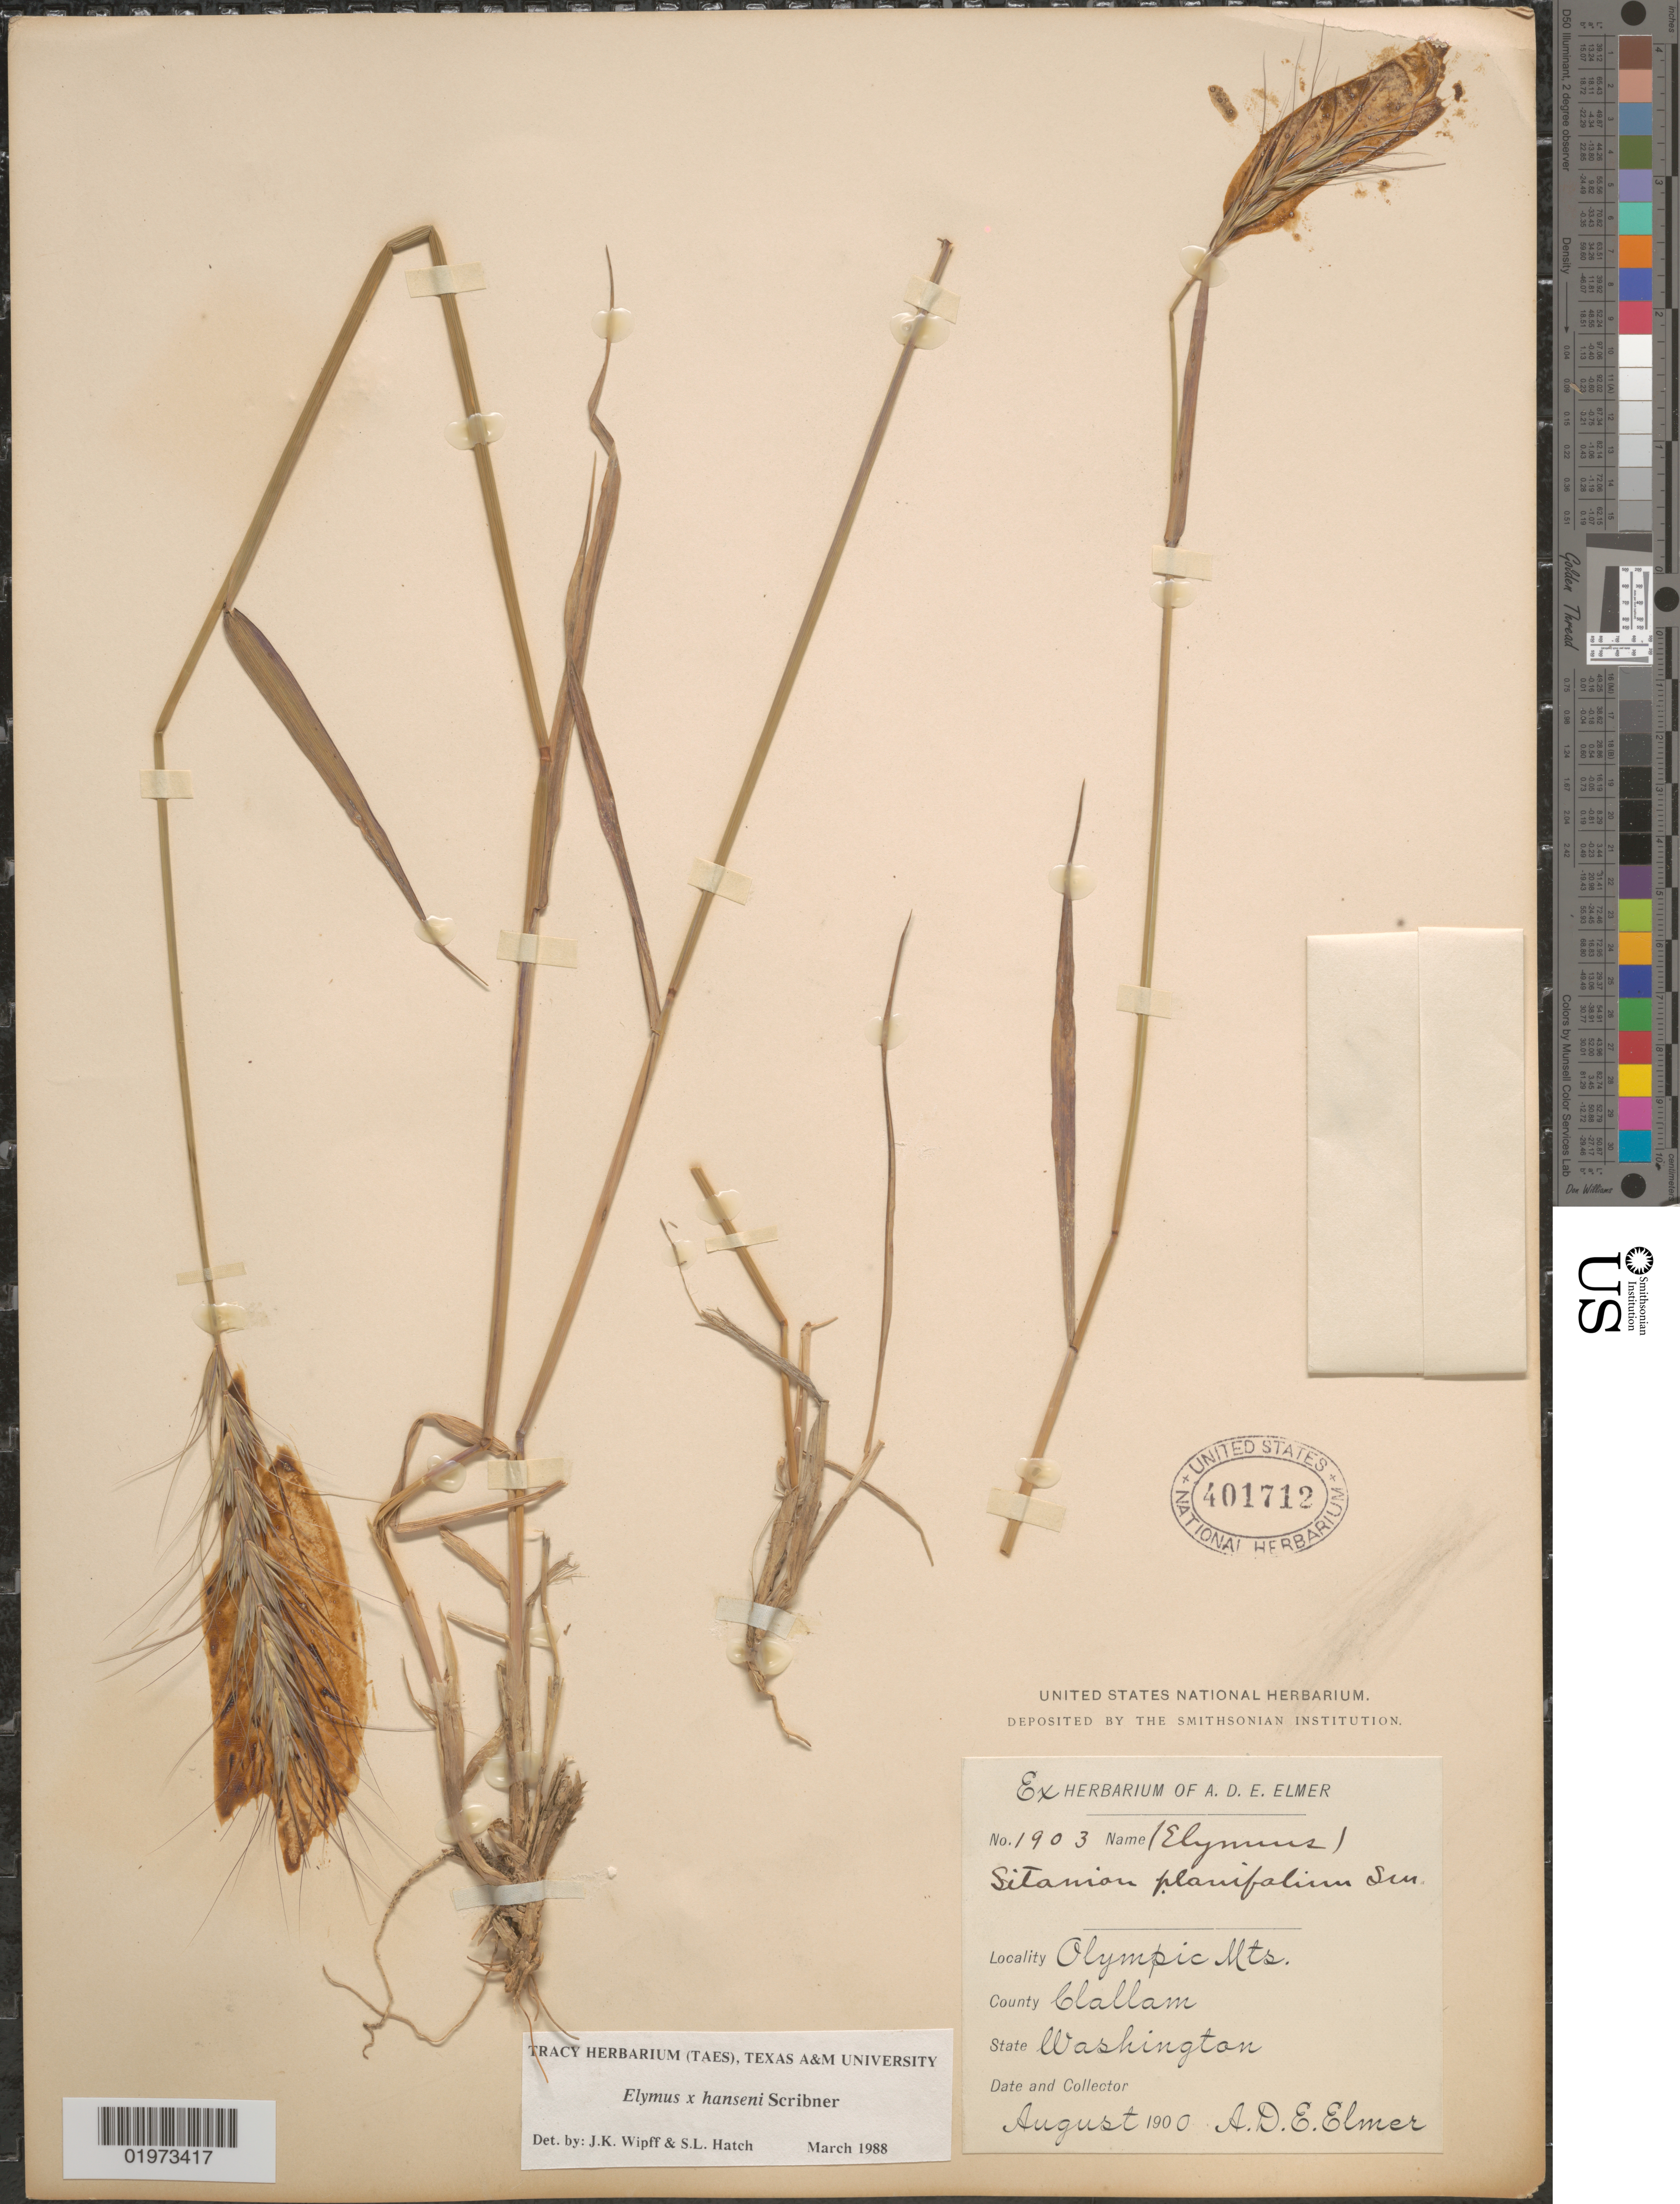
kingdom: Plantae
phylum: Tracheophyta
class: Liliopsida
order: Poales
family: Poaceae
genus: Elymus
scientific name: Elymus x hansenii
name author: Scribn.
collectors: A. D. E. Elmer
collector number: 1903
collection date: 1900-08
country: United States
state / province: Washington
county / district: Clallam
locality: Olympic Mts. County Clallam.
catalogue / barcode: US 401712